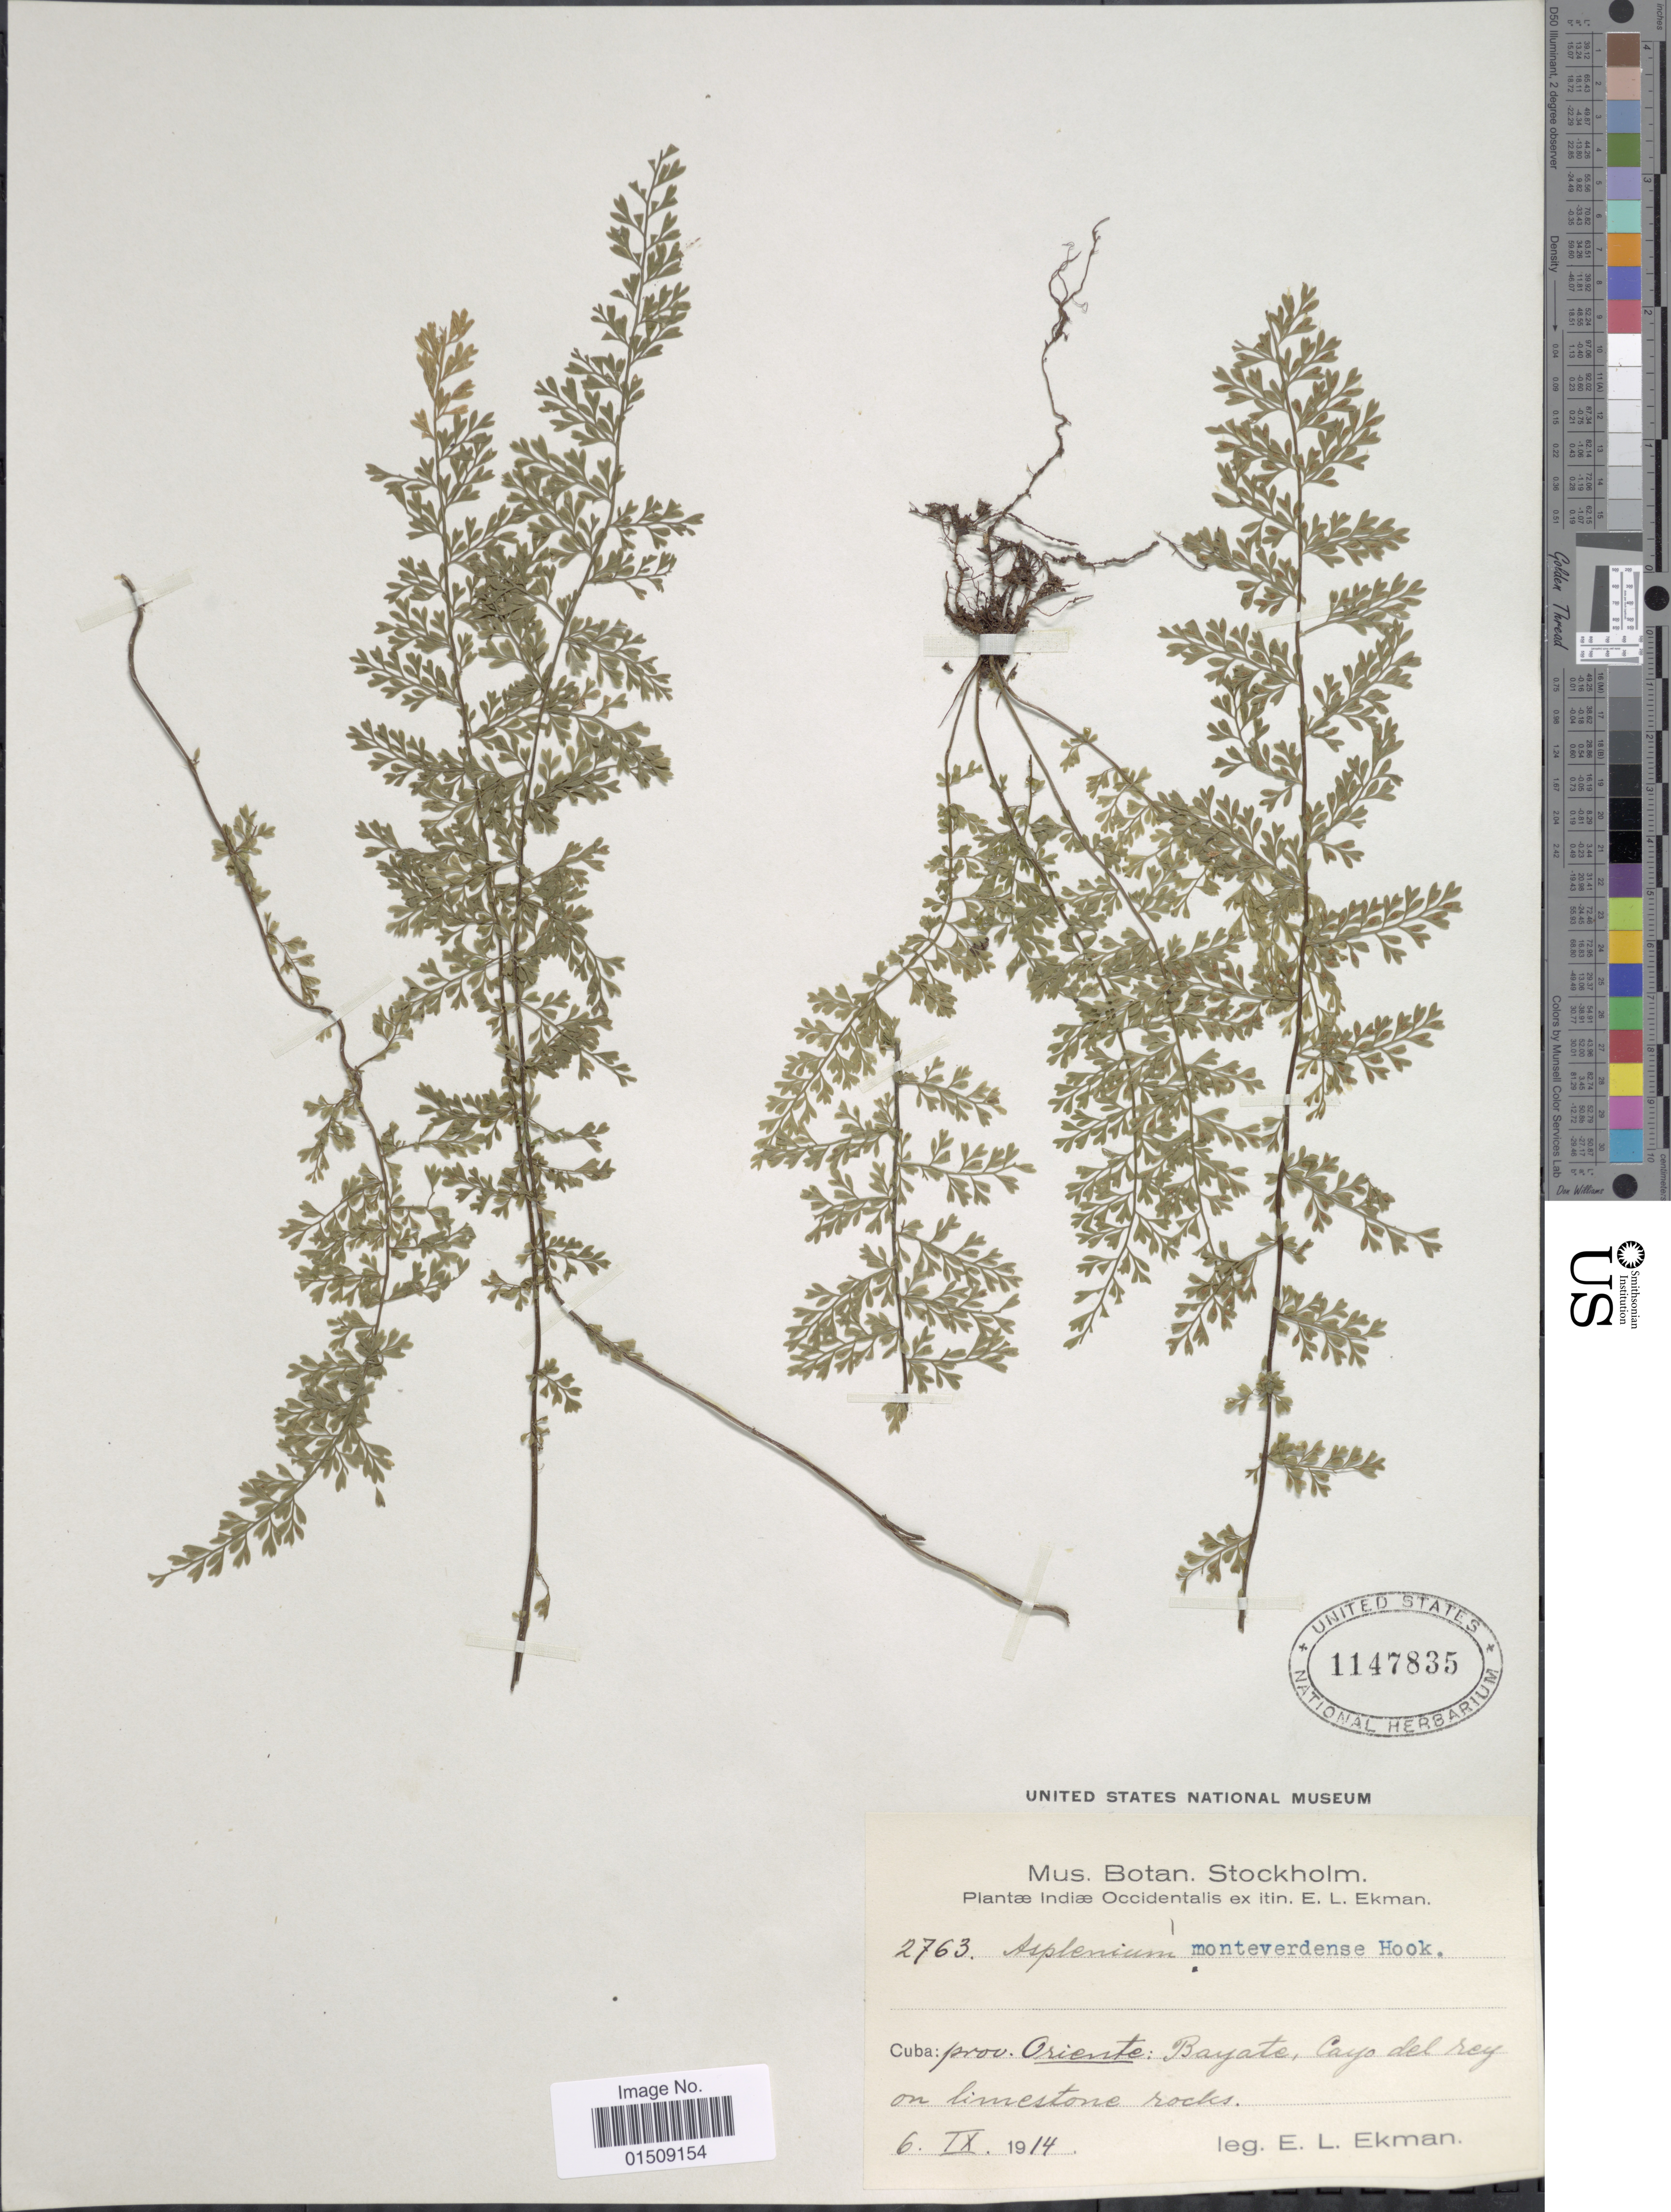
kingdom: Plantae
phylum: Tracheophyta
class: Polypodiopsida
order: Polypodiales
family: Aspleniaceae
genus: Asplenium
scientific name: Asplenium myriophyllum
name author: (Sw.) C. Presl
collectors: E. L. Ekman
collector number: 2763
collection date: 1914-09-06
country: Cuba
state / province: Oriente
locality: Cuba: prov. Oriente: Bayate, Cayo del rey on limestone rocks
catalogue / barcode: US 1147835